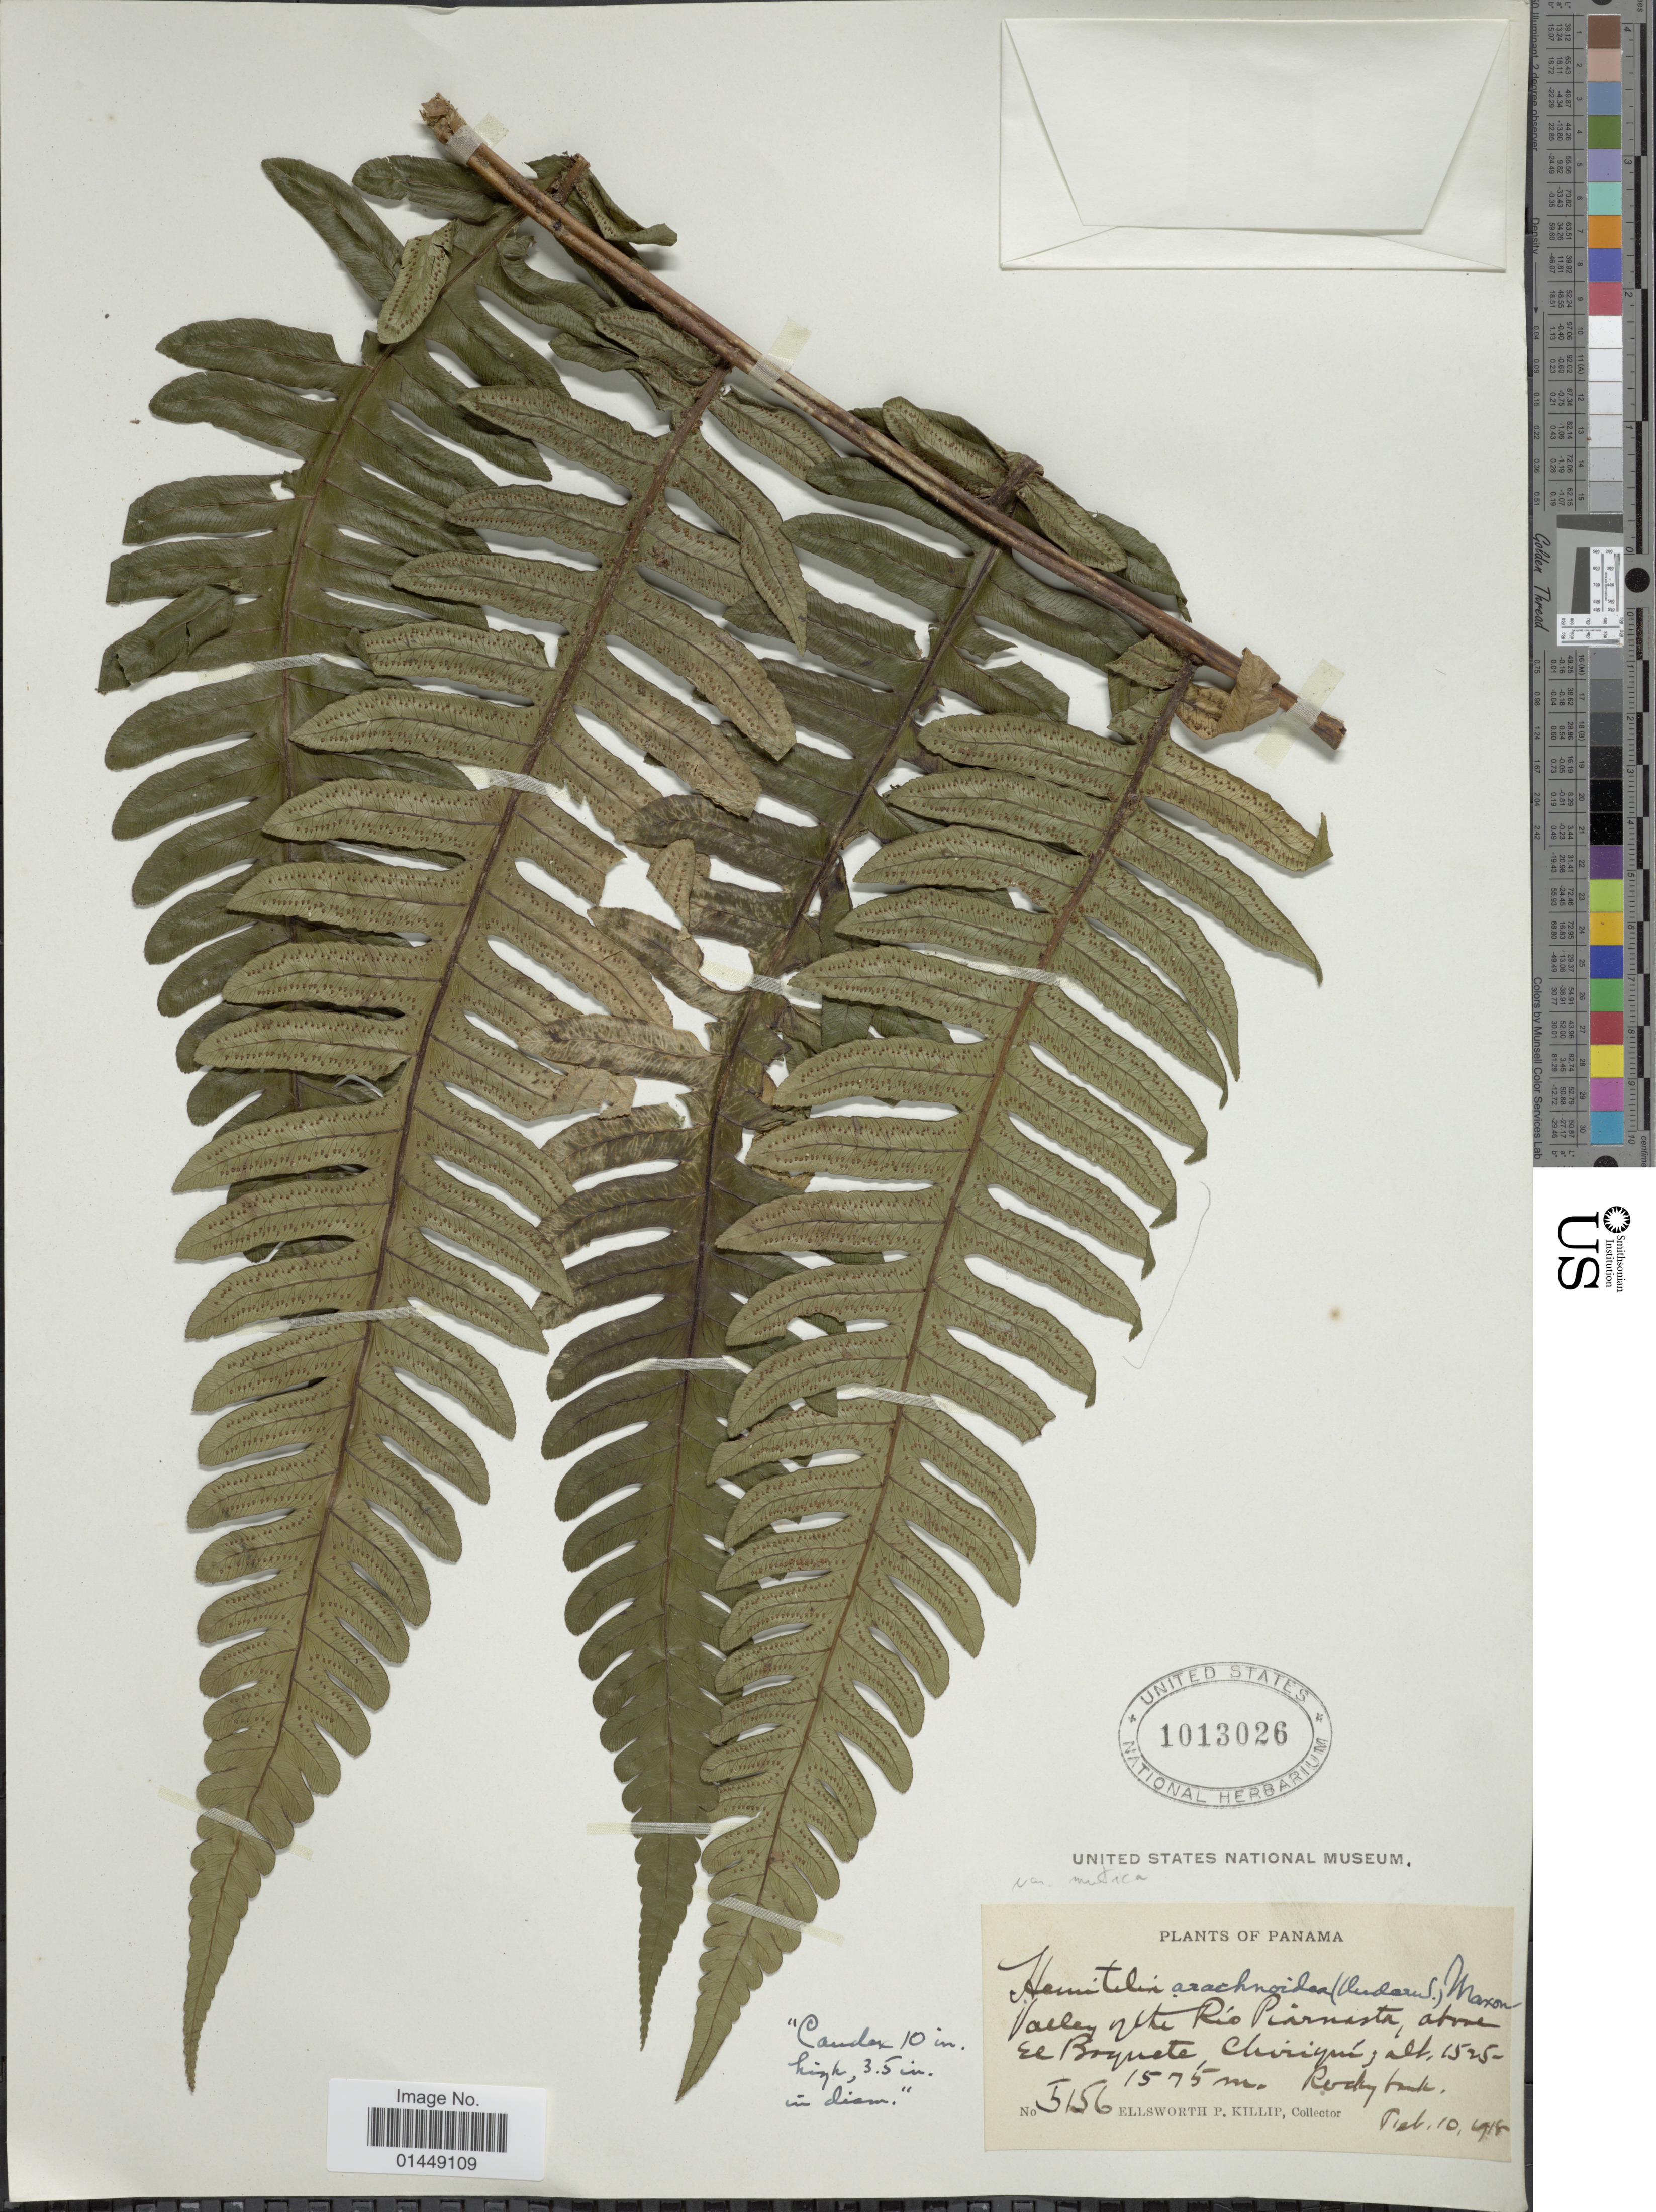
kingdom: Plantae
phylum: Tracheophyta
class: Polypodiopsida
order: Cyatheales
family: Cyatheaceae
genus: Cyathea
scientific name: Cyathea mutica var. mutica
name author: (Christ) Domin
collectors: E. P. Killip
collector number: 5156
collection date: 1918-02-10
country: Panama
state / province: Chiriqui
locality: Valley of Río Piarnasta above El Boquete, Chiriquí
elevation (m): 1525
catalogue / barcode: US 1013026